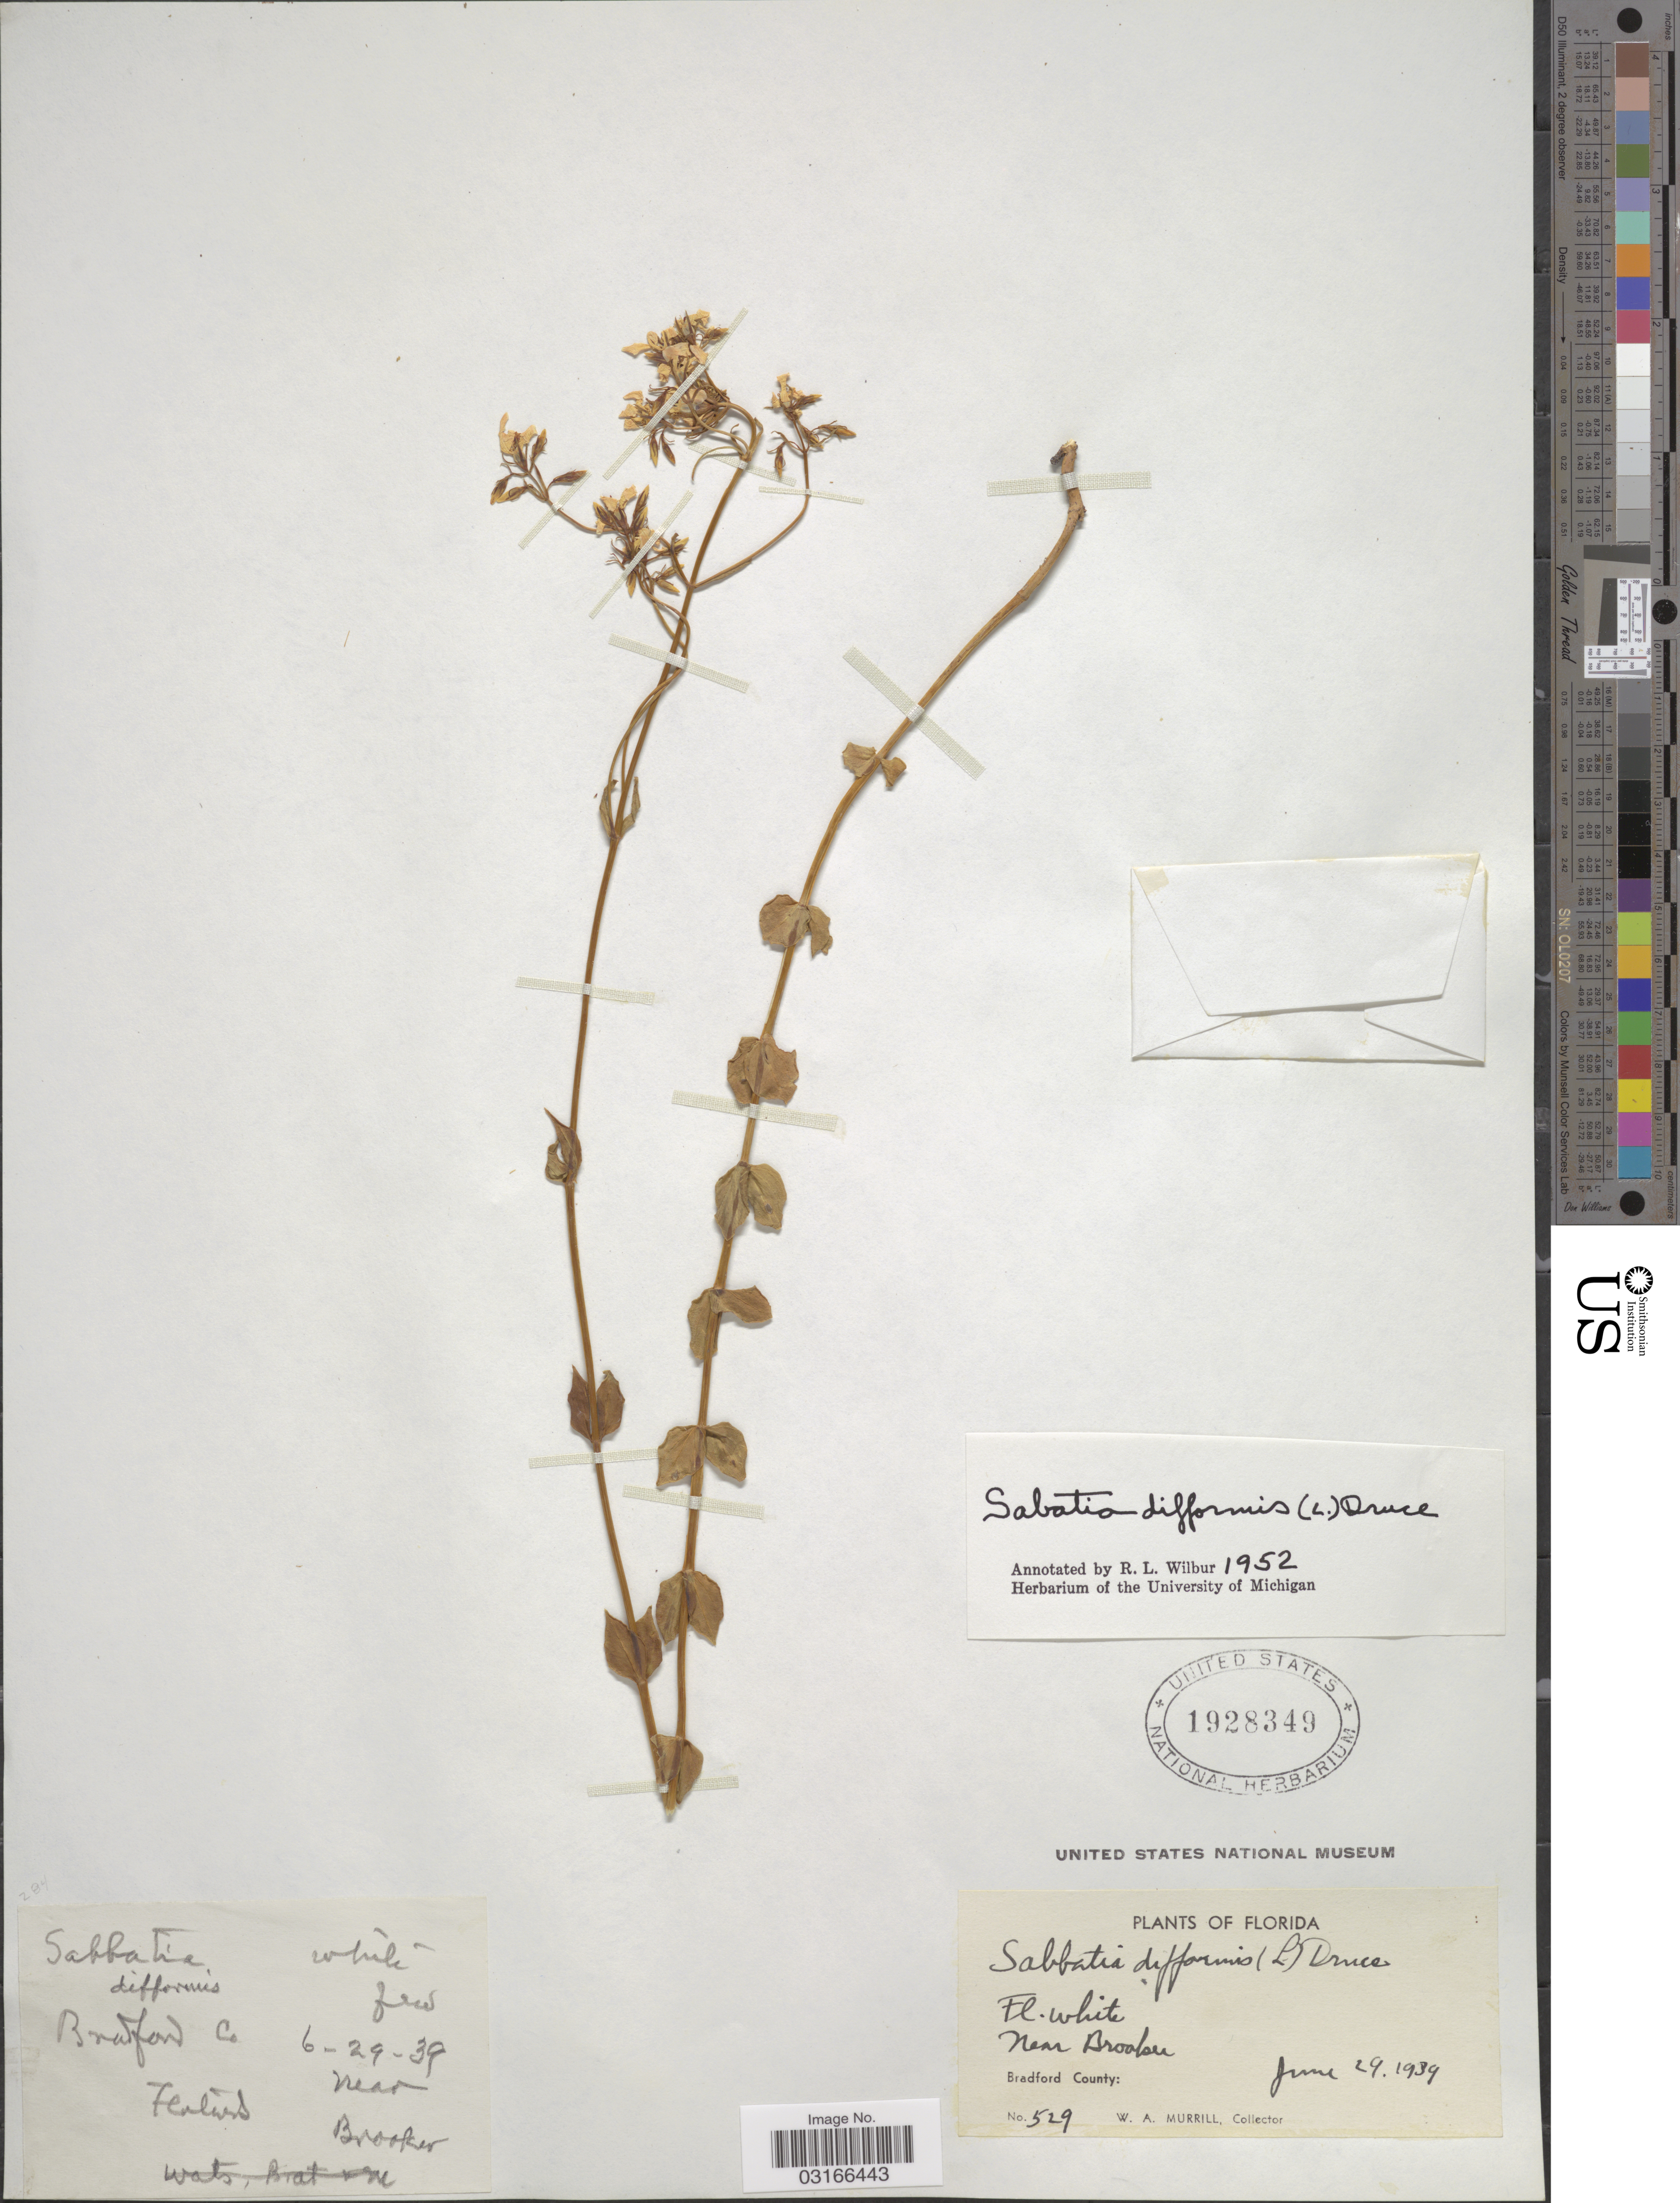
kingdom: Plantae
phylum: Tracheophyta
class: Magnoliopsida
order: Gentianales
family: Gentianaceae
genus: Sabatia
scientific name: Sabatia difformis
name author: (L.) Druce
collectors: W. A. Murrill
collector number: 529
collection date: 1939-06-29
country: United States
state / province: Florida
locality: Near Brooker. Bradford County.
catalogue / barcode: US 1928349